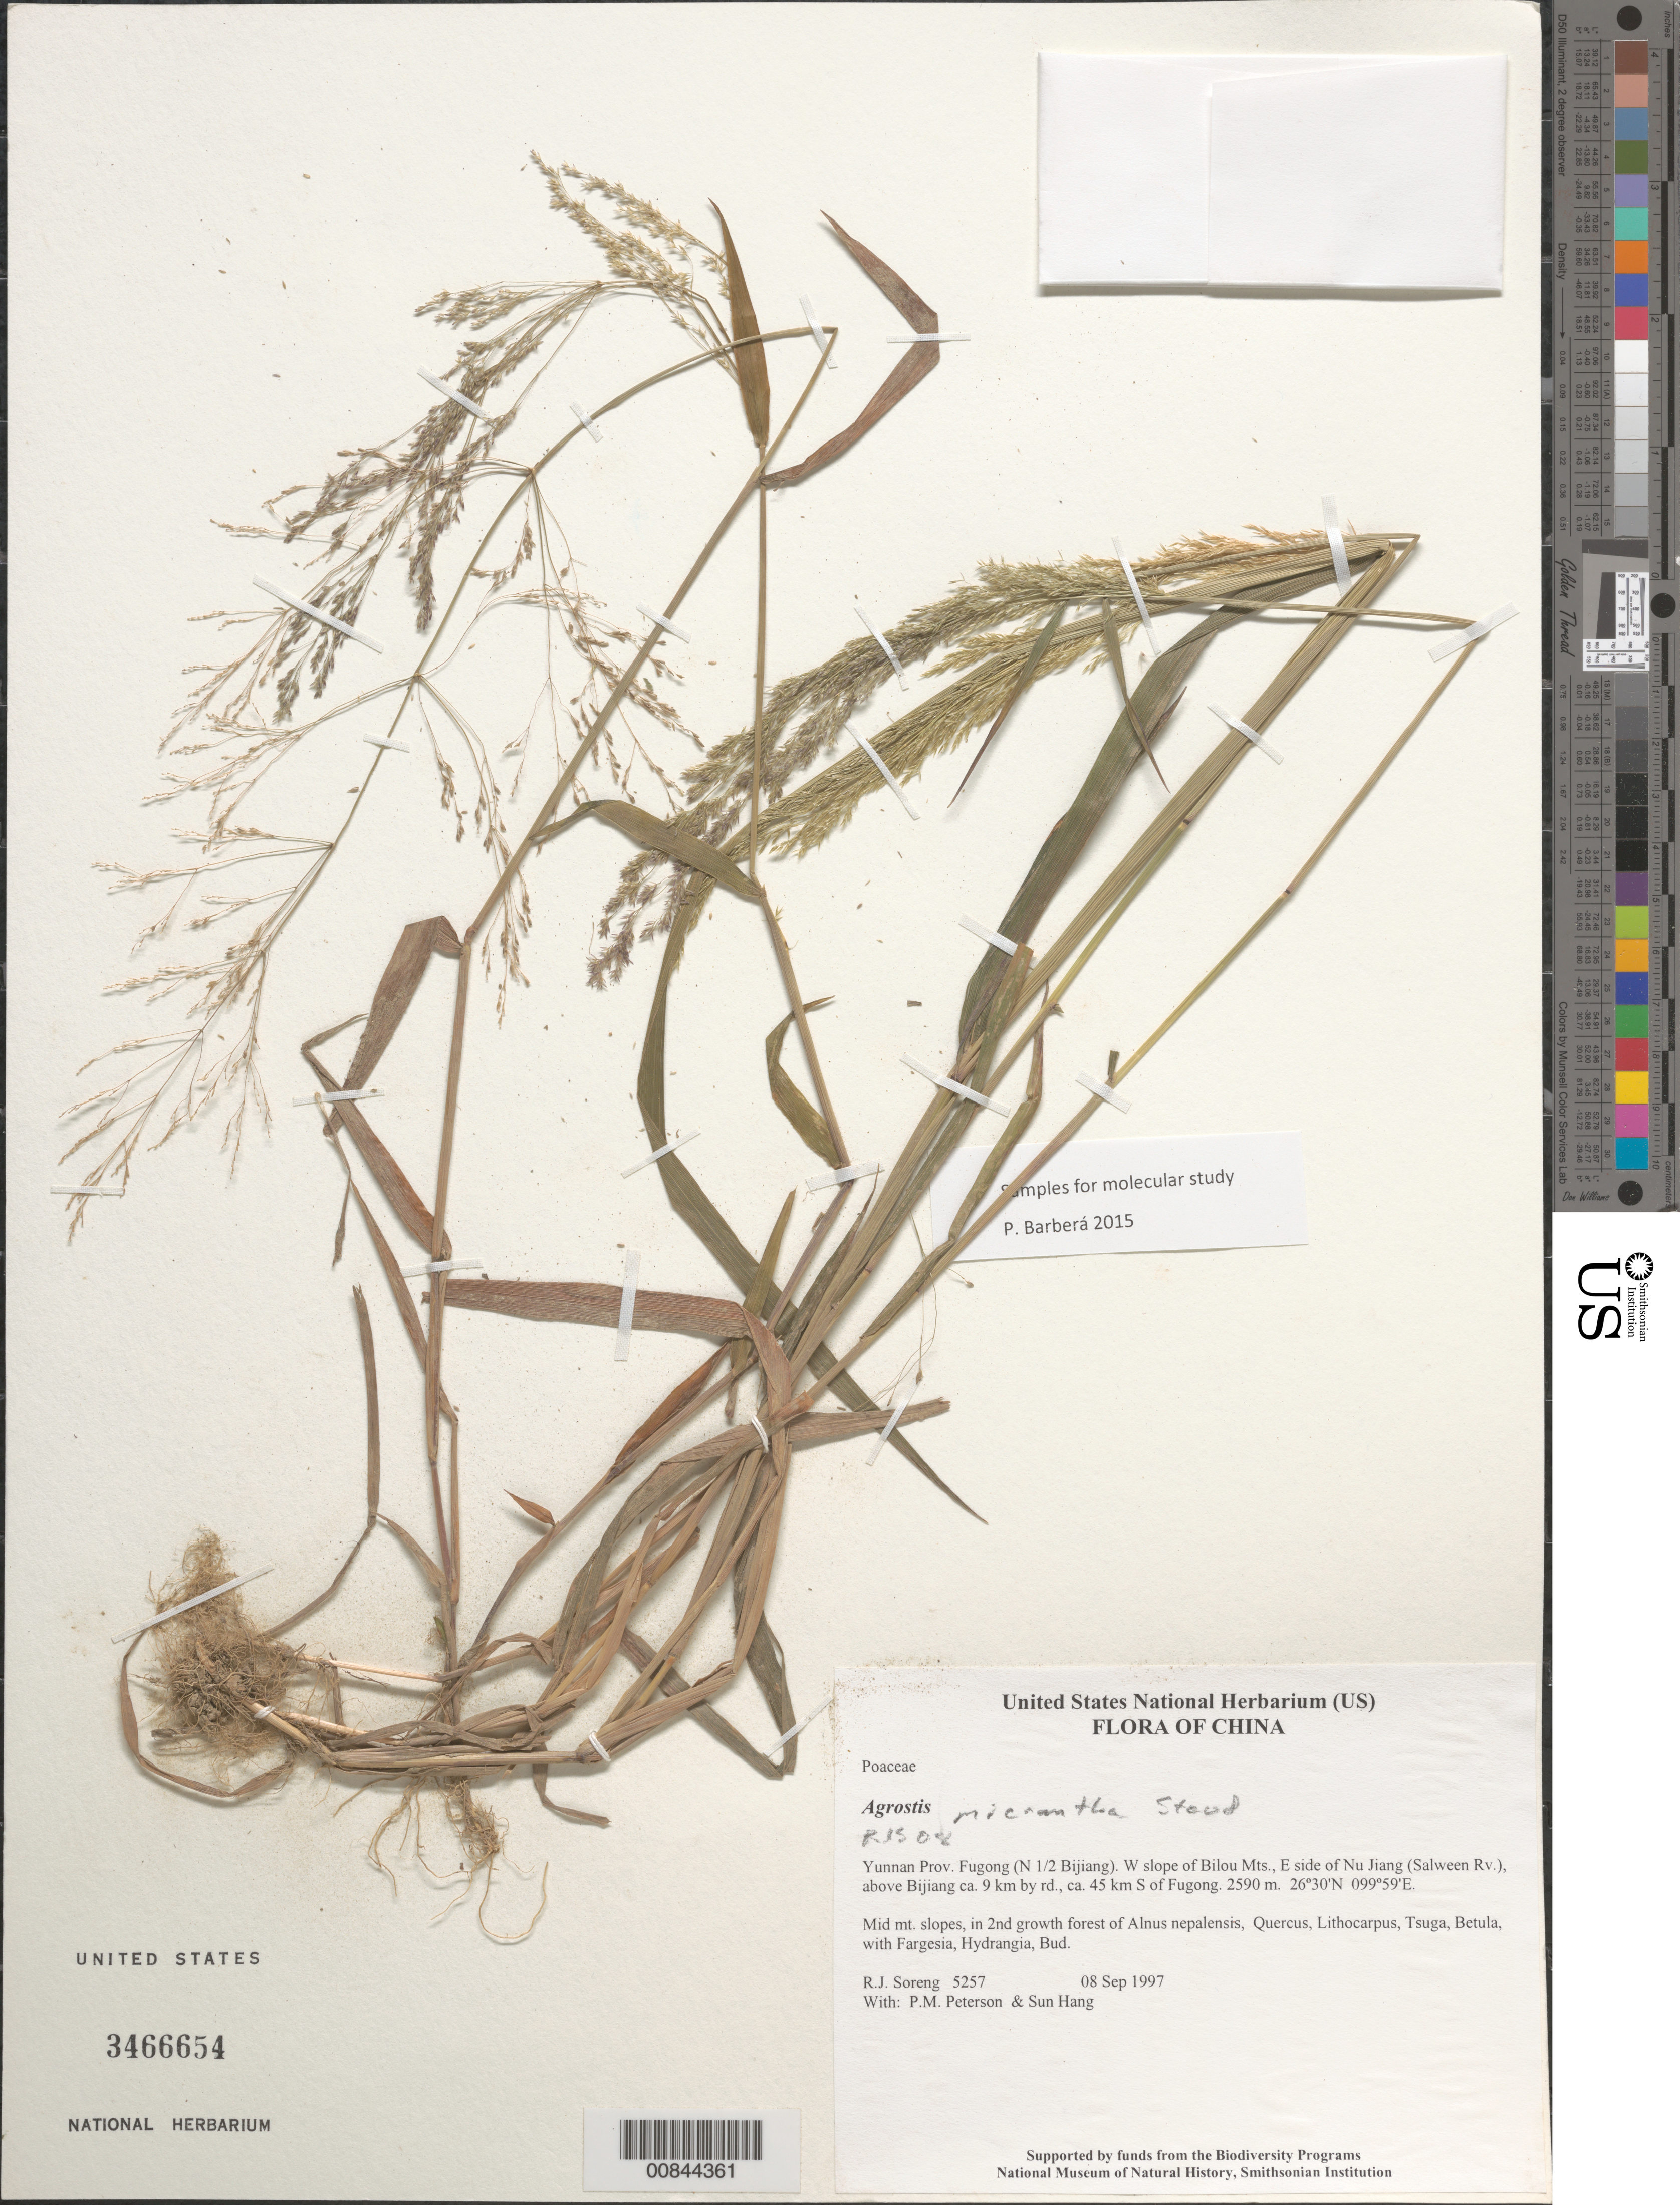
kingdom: Plantae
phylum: Tracheophyta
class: Liliopsida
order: Poales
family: Poaceae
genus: Agrostis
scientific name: Agrostis micrantha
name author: Steud.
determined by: Soreng, Robert J., Research Associate (BOT), Smithsonian Institution - National Museum of Natural History (UNITED STATES)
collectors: R. J. Soreng, P. M. Peterson & Sun Hang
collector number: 5257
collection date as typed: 08 Sep 1997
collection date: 1997-09-08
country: China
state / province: Yunnan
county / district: Fugong (N 1/2 Bijiang)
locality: W slope of Bilou Mts., E side of Nu Jiang (Salween Rv.), above Bijiang ca. 9 km by rd., ca. 45 km S of Fugong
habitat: Mid mt. slopes, in 2nd growth forest of Alnus nepalensis, Quercus, Lithocarpus, Tsuga, Betula, with Fargesia, Hydrangia, Bud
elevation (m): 2590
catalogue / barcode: US 3466654